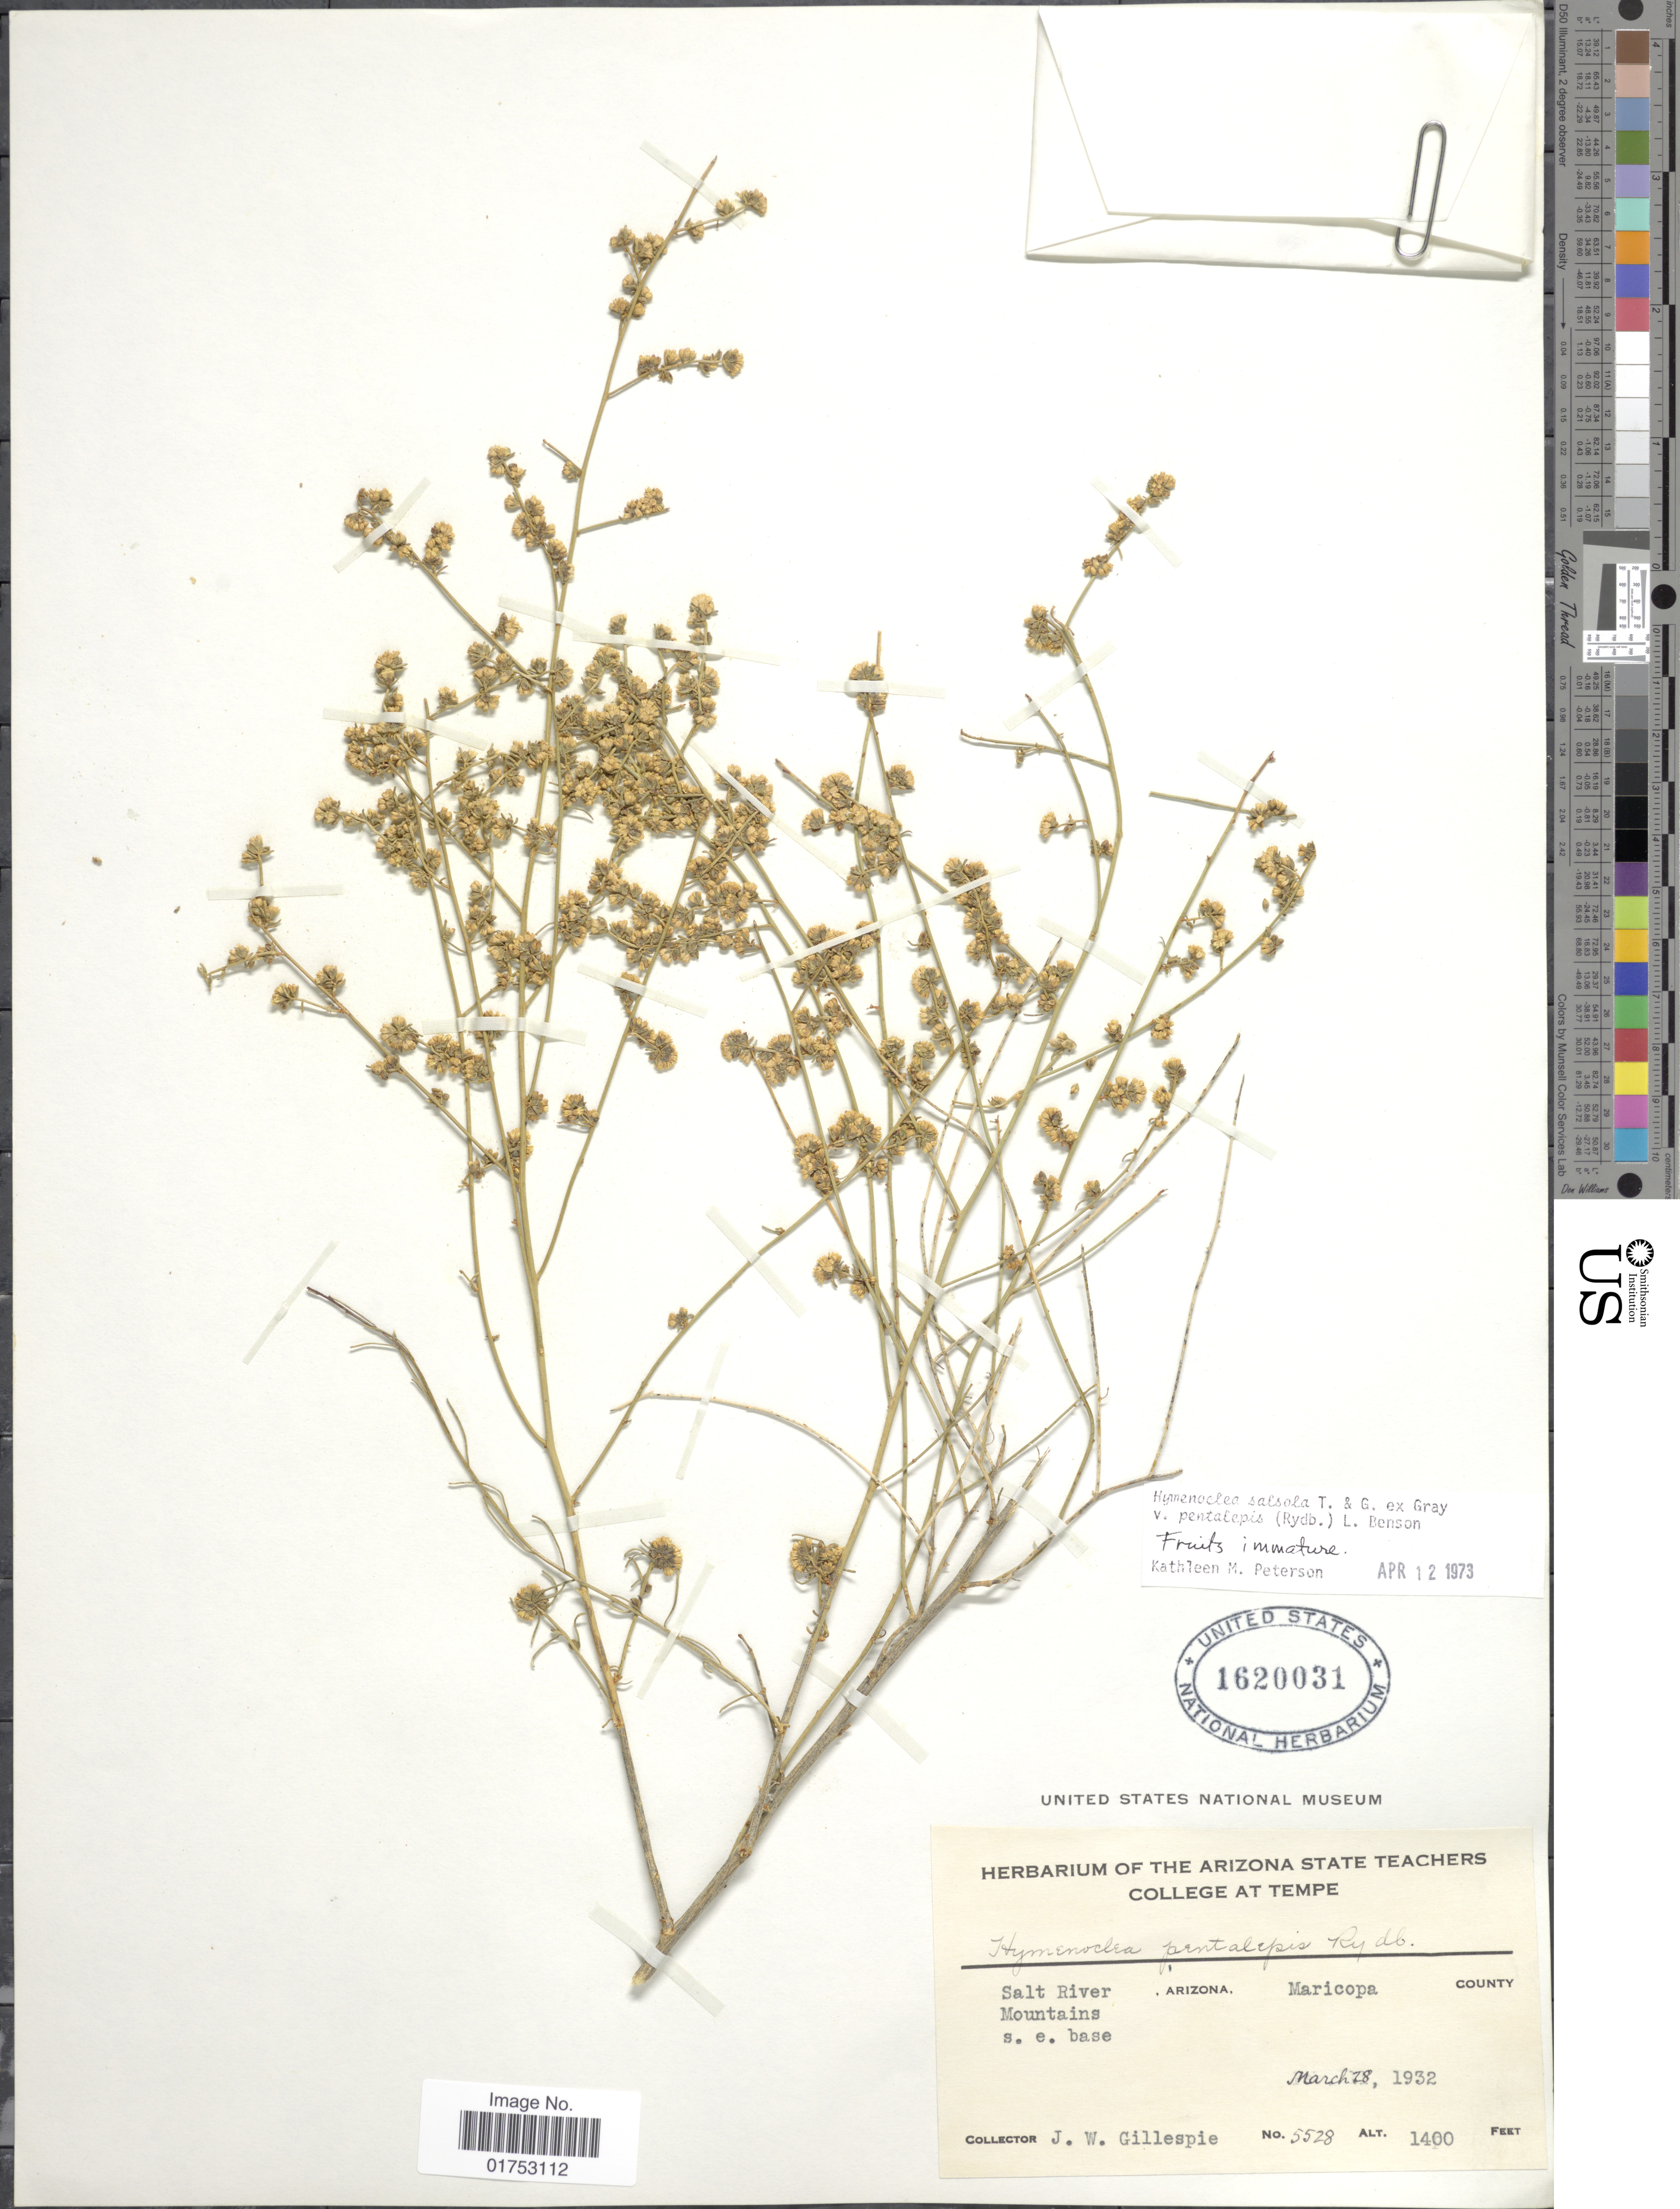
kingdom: Plantae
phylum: Tracheophyta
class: Magnoliopsida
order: Asterales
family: Asteraceae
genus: Hymenoclea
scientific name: Hymenoclea salsola var. pentalepis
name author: (Rydb.) L.D. Benson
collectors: J. W. Gillespie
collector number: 5528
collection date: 1932-03-28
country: United States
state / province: Arizona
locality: Salt River, Maricopa County, Mountains s. e. base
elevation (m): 427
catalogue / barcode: US 1620031